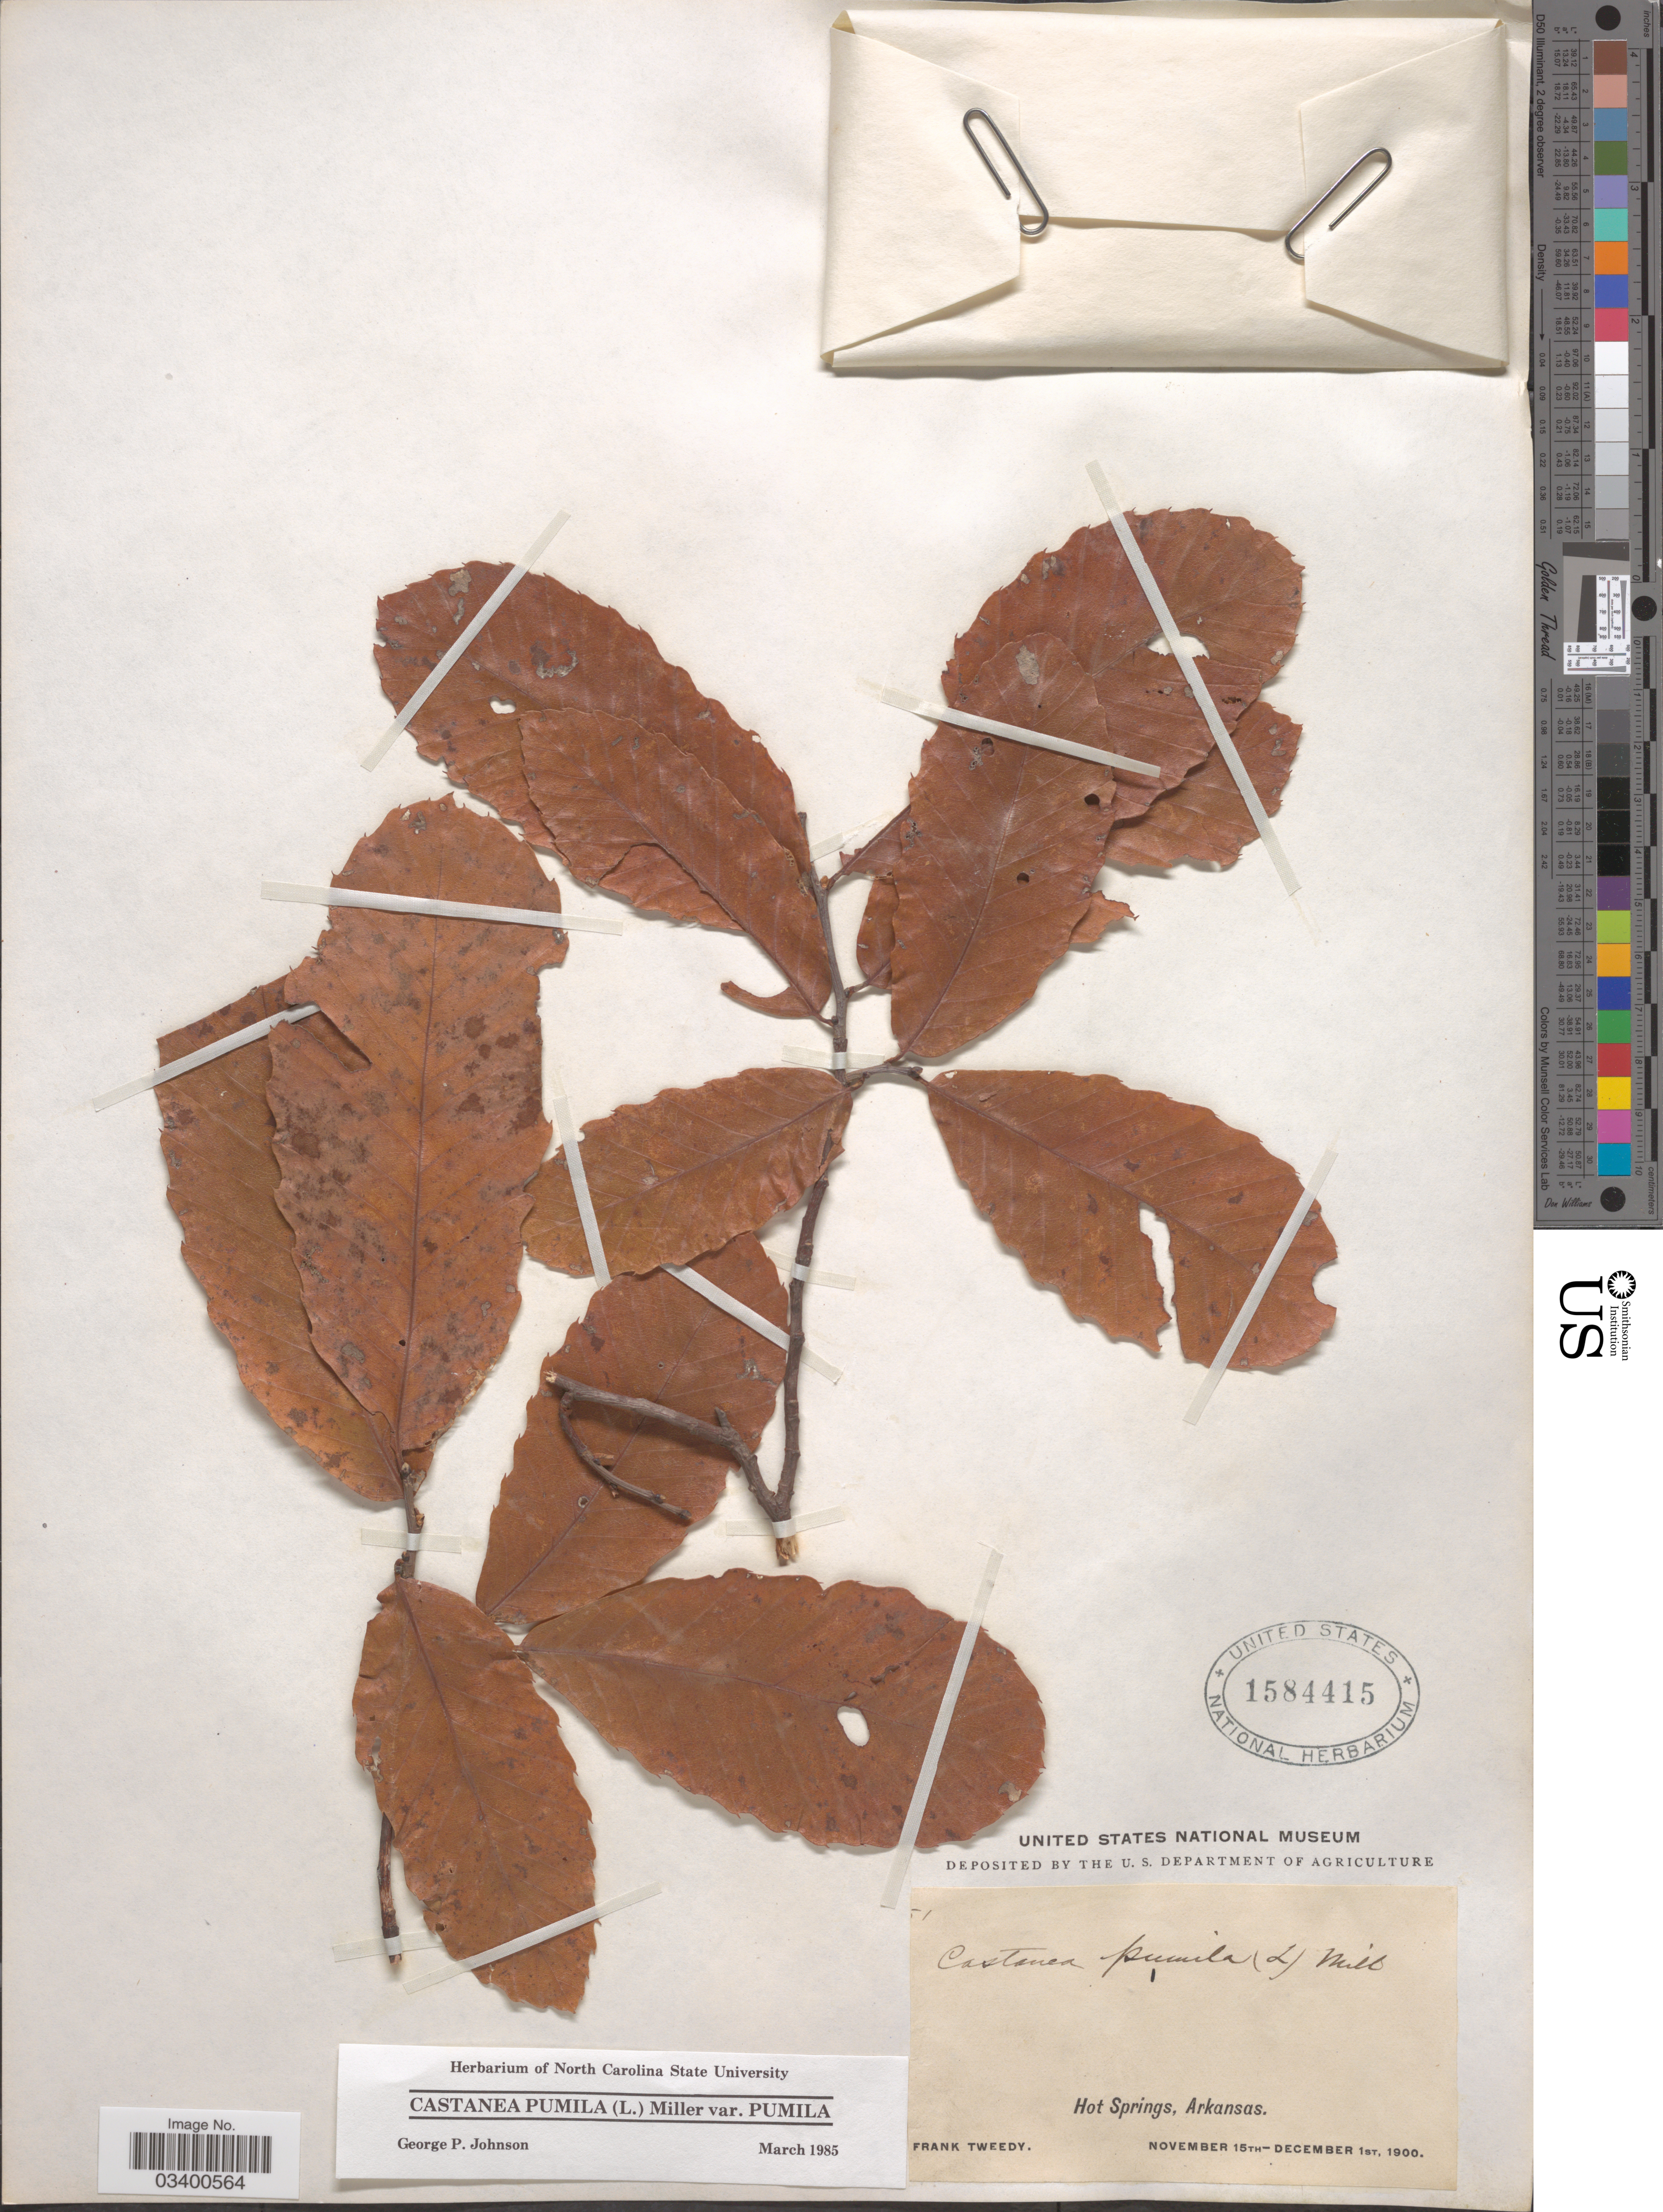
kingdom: Plantae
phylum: Tracheophyta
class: Magnoliopsida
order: Fagales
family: Fagaceae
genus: Castanea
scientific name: Castanea pumila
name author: (L.) Mill.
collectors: F. Tweedy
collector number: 51*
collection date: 1900-11-15/1900-12-01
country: United States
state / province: Arkansas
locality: Hot Springs.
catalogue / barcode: US 1584415